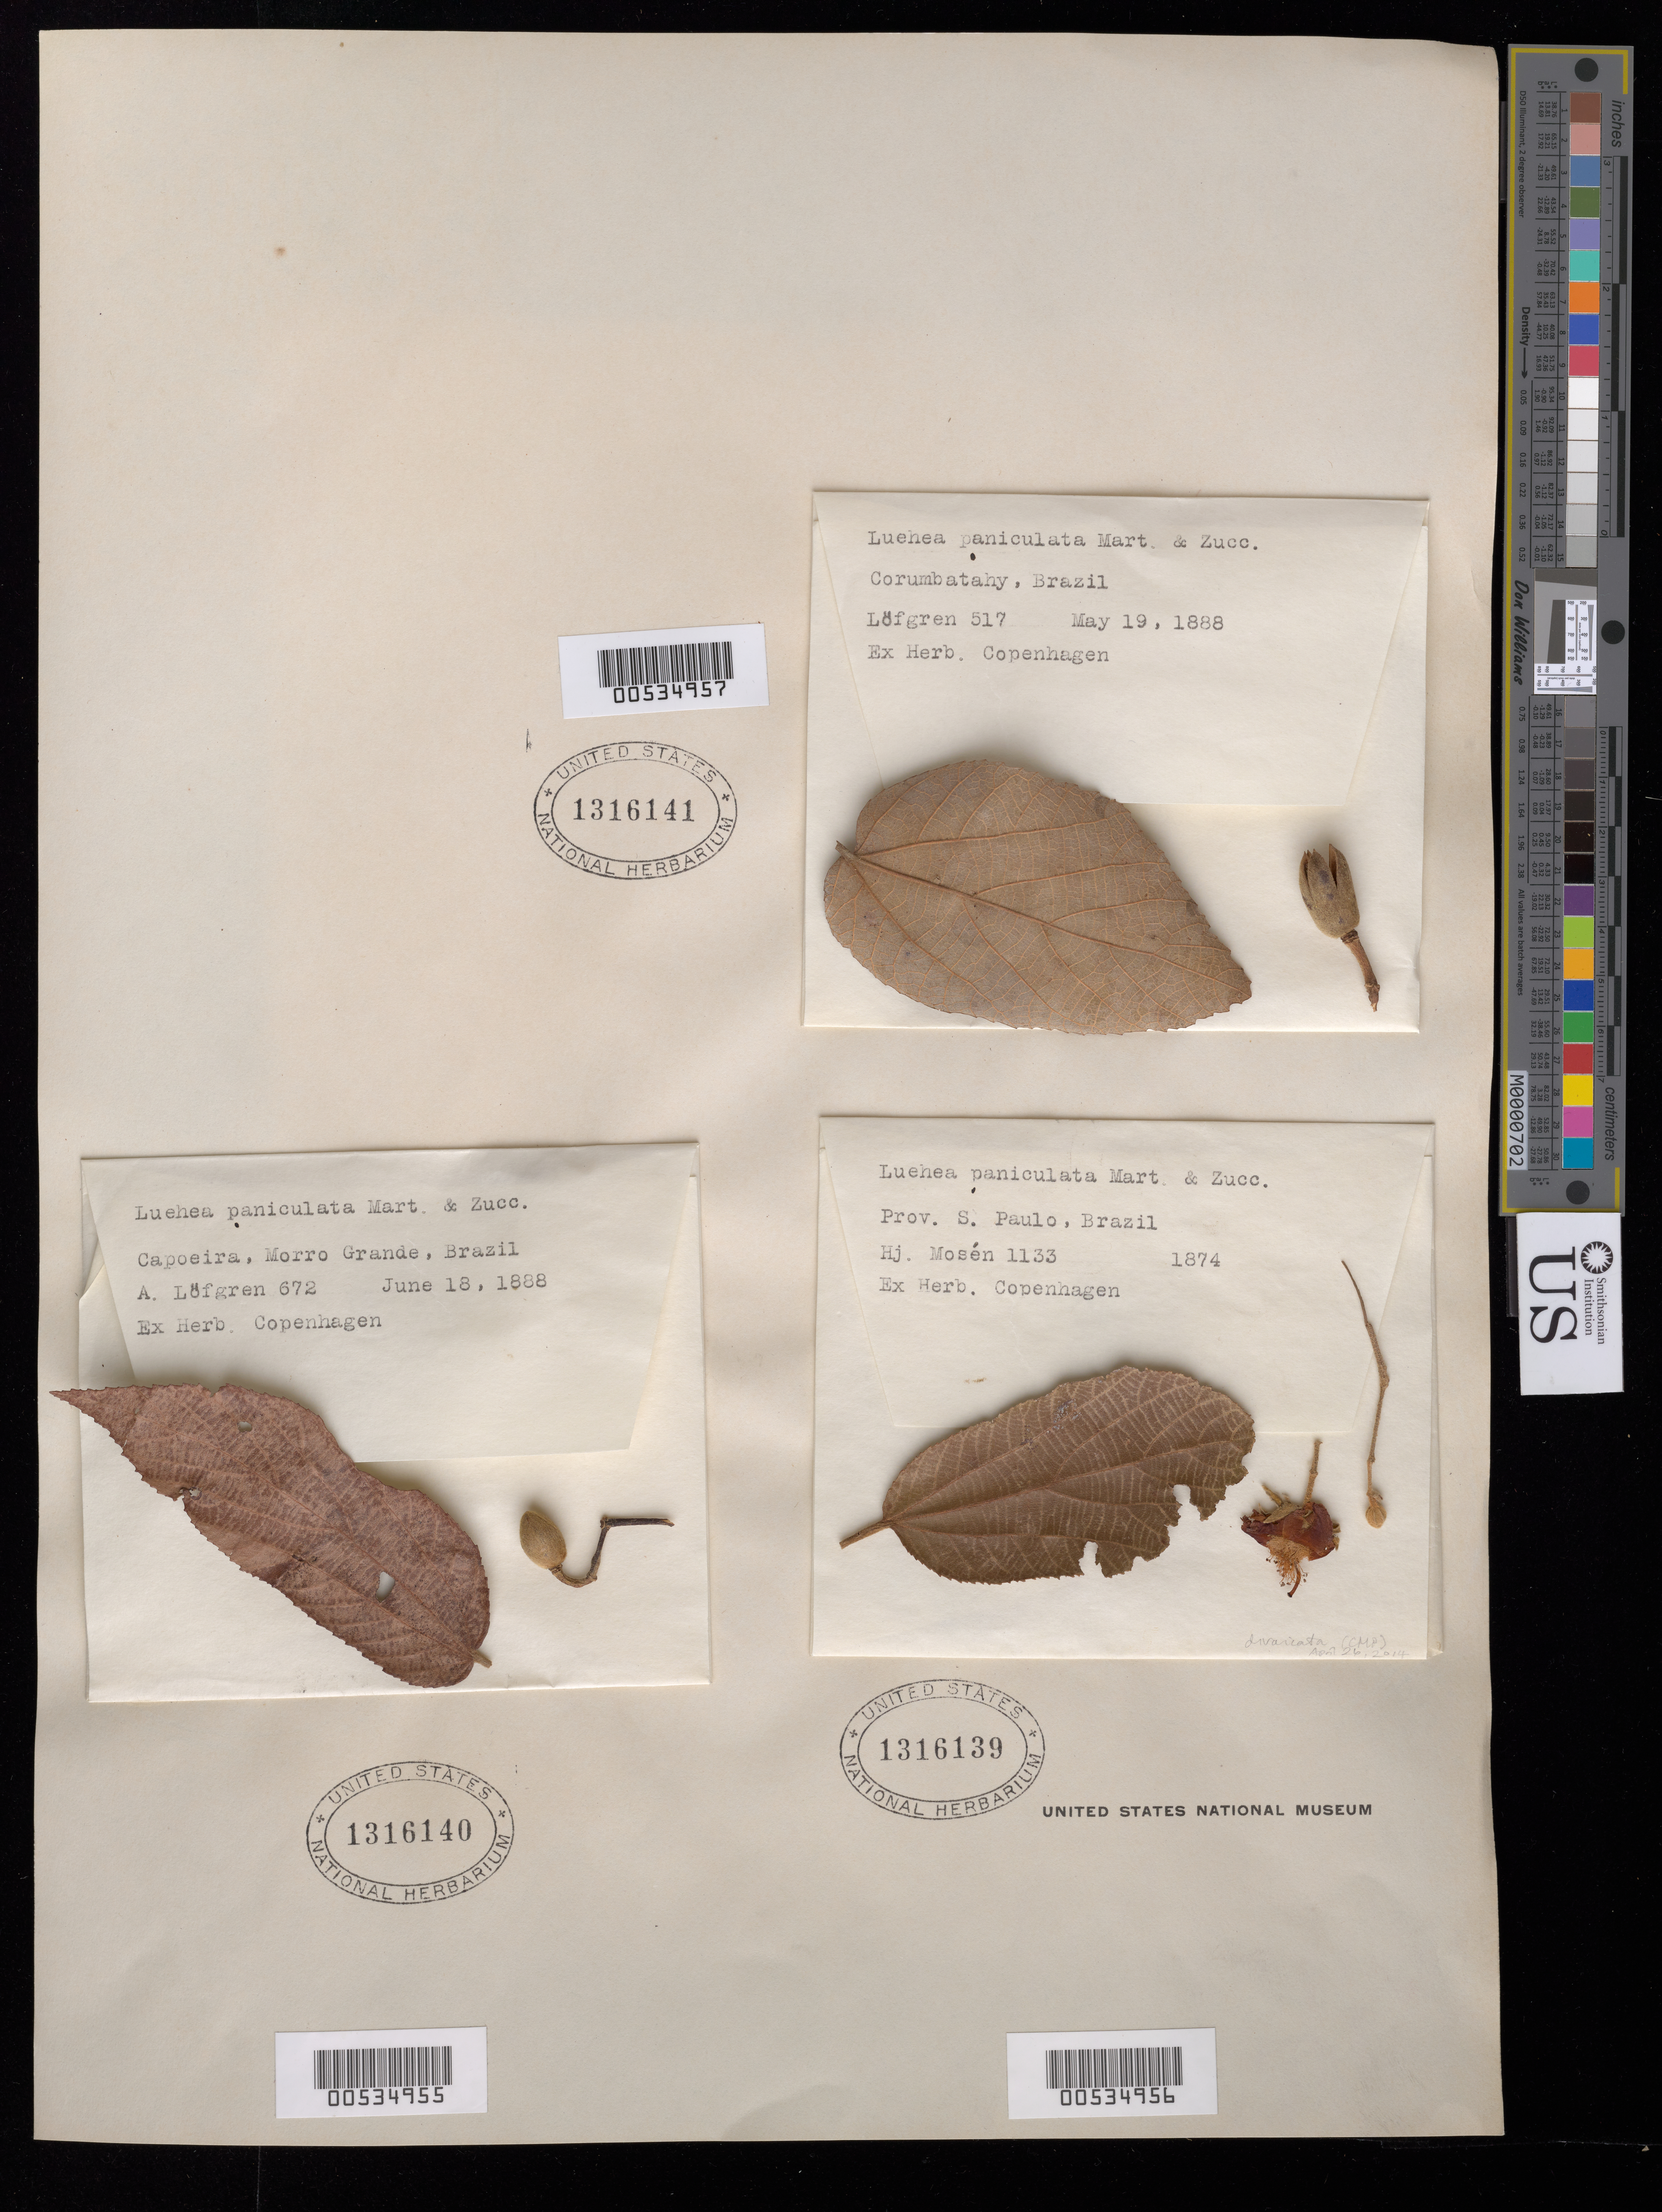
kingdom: Plantae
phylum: Tracheophyta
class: Magnoliopsida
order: Malvales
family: Malvaceae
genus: Luehea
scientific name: Luehea paniculata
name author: Mart.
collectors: H. Mosén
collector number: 1133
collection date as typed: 1874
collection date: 1874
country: Brazil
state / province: São Paulo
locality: sin loc.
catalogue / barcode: US 1316139